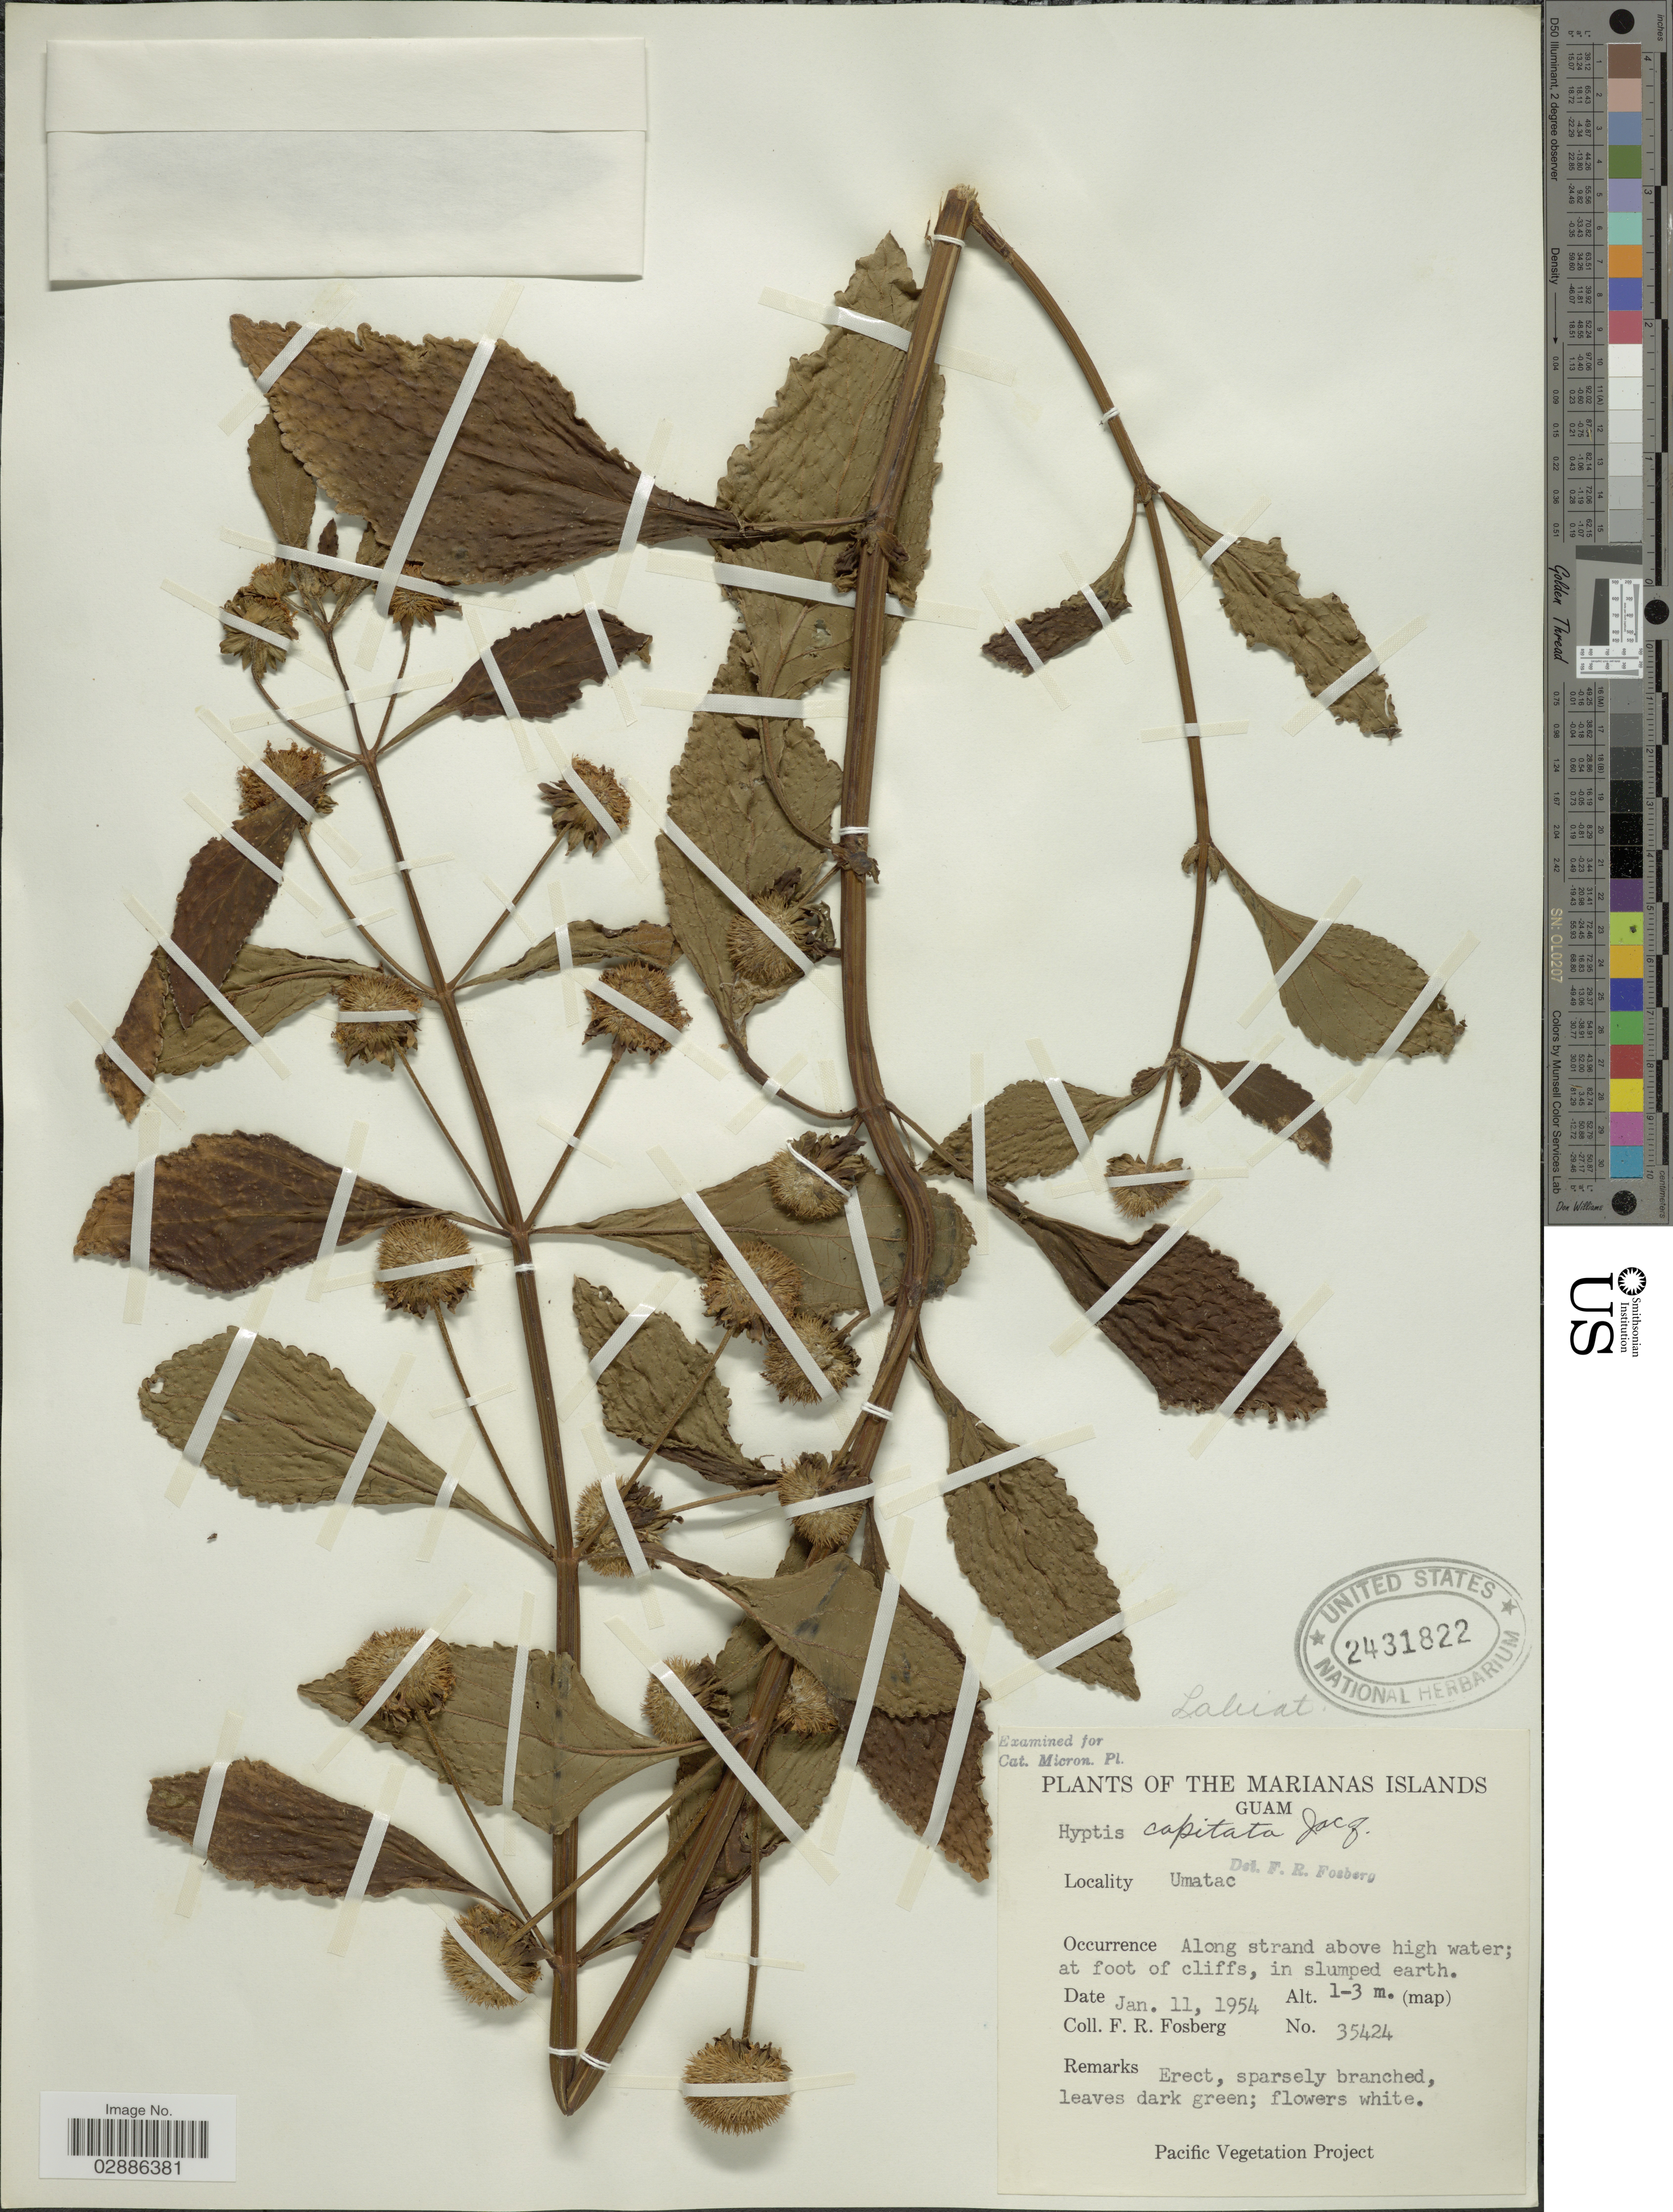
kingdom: Plantae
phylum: Tracheophyta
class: Magnoliopsida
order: Lamiales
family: Lamiaceae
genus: Hyptis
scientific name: Hyptis capitata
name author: Jacq.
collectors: F. R. Fosberg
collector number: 35424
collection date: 1954-01-11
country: Guam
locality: The Marianas Islands, Guam, Umatac.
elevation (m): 1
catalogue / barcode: US 2431822